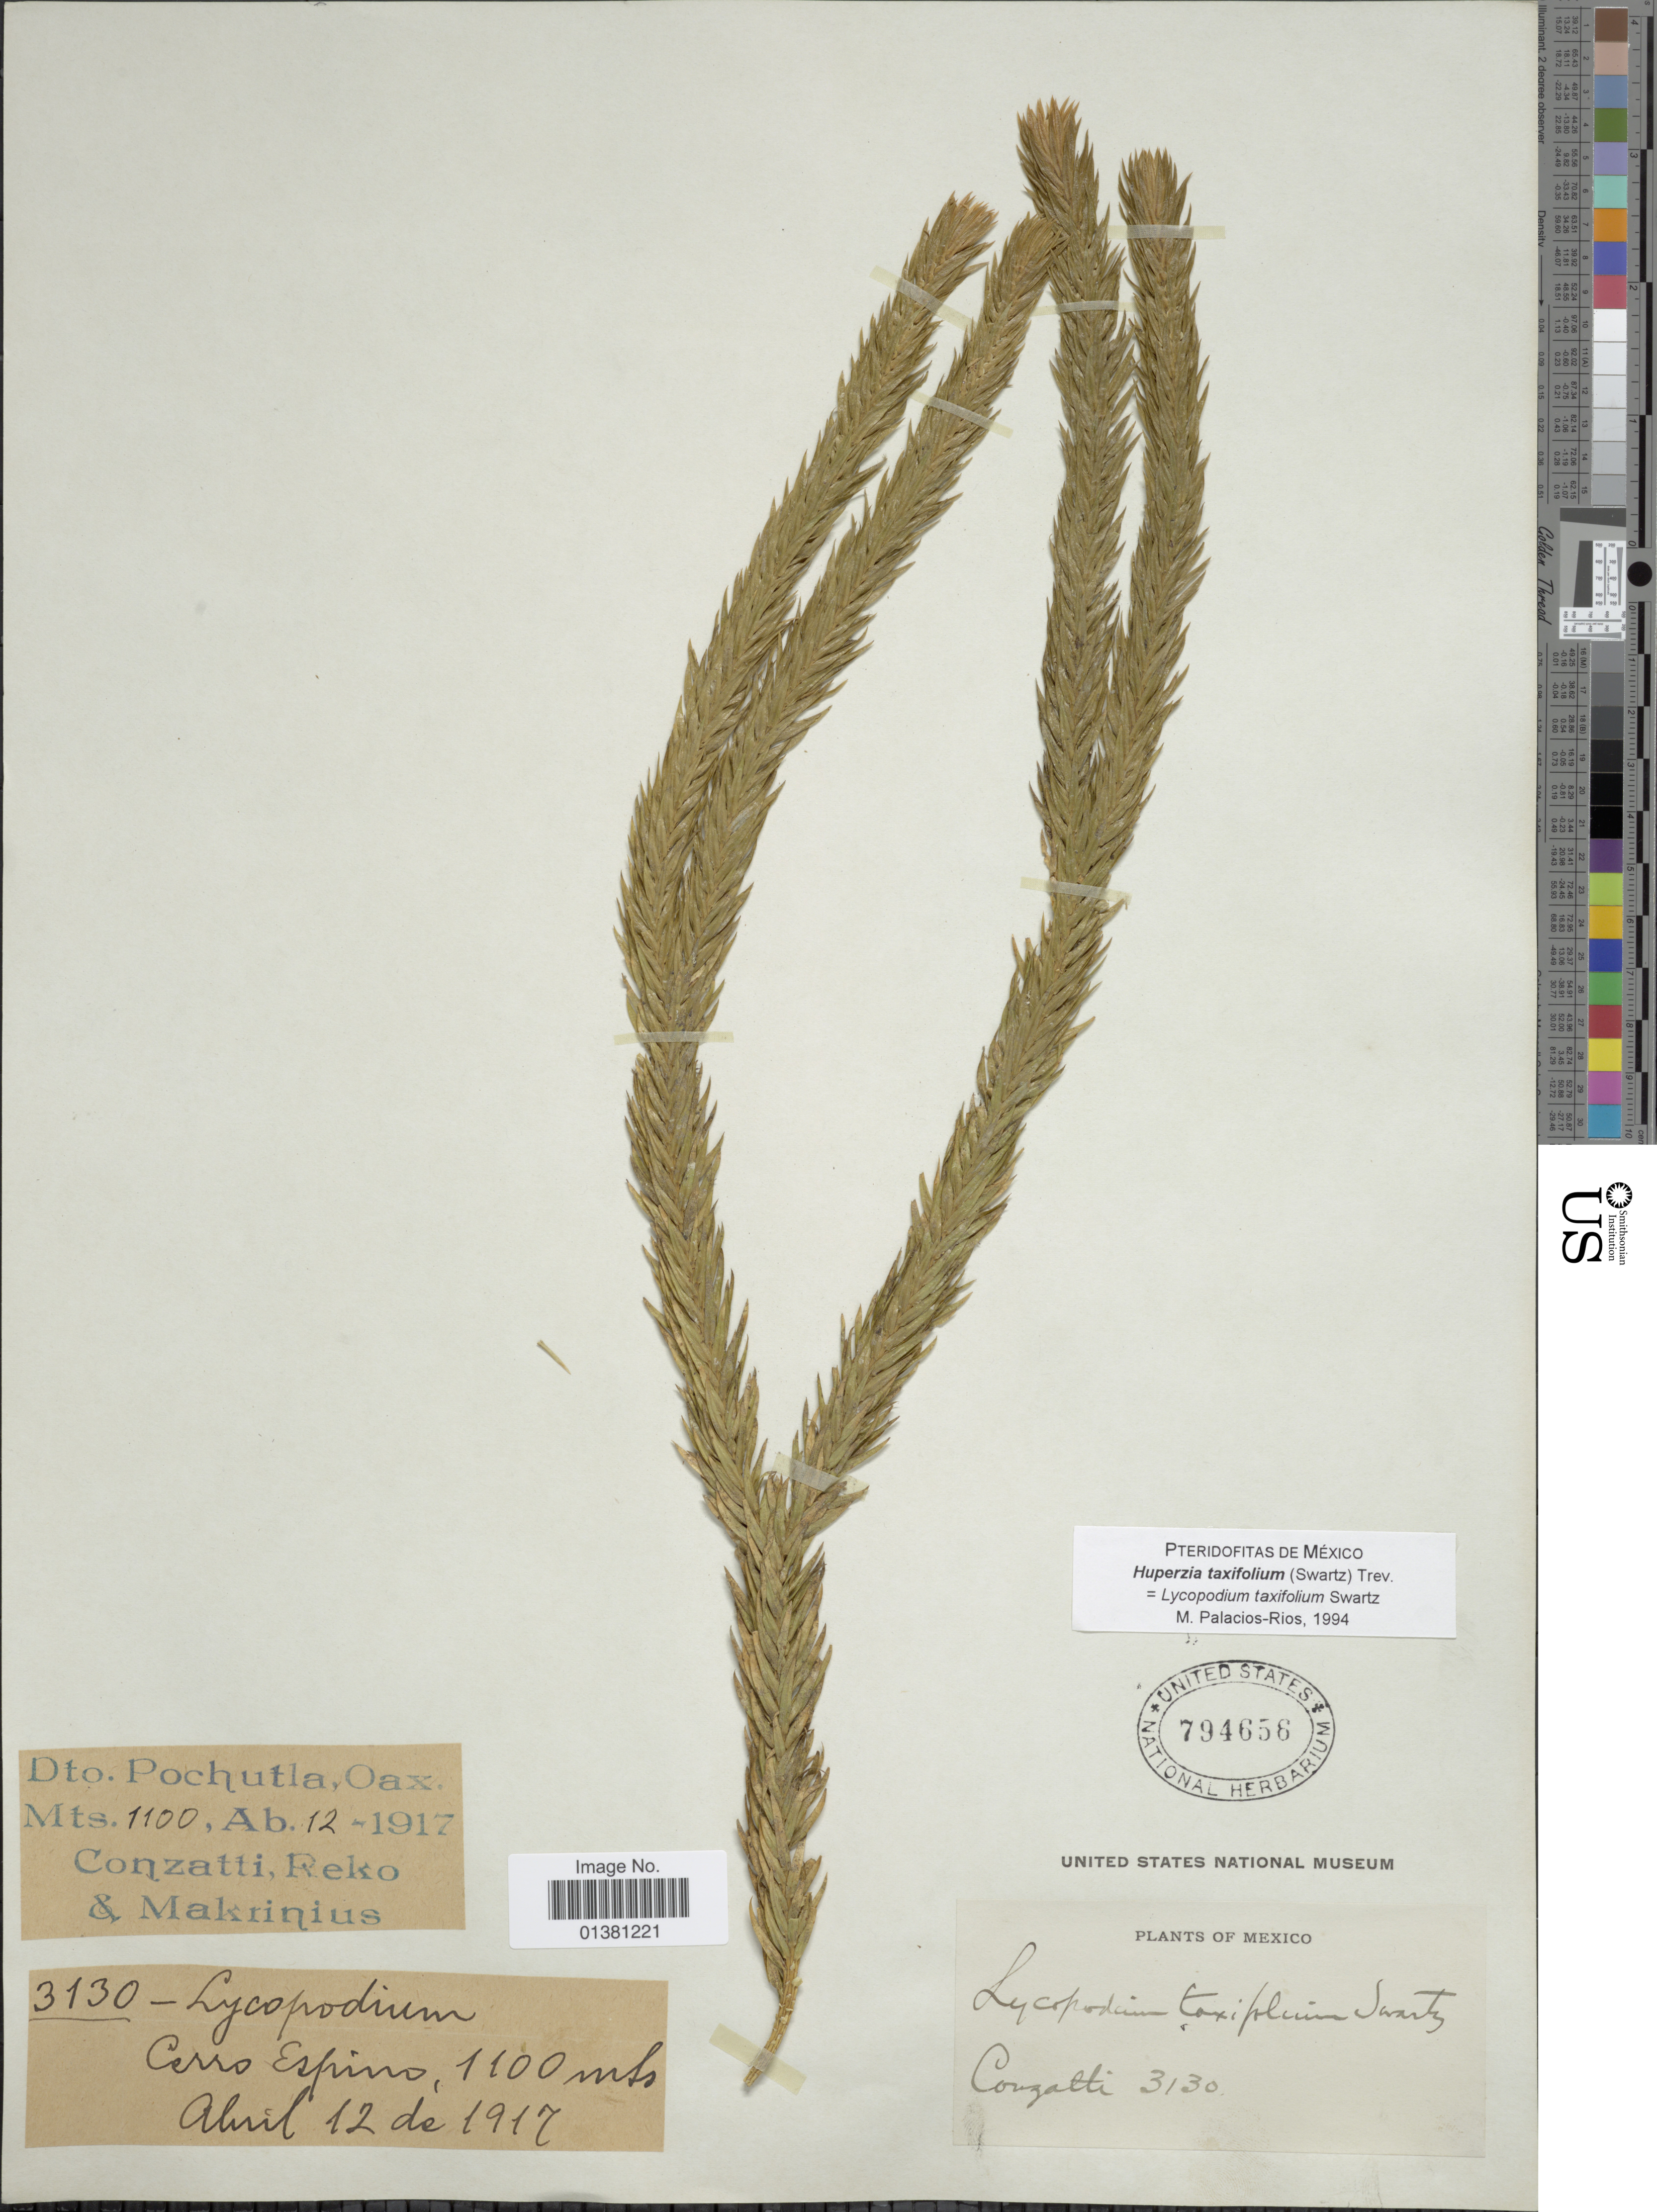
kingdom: Plantae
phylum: Tracheophyta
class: Lycopodiopsida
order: Lycopodiales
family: Lycopodiaceae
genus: Phlegmariurus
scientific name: Phlegmariurus taxifolius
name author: (Sw.) Á. Löve & D. Löve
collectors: R. Conzatti & Makrinius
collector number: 3130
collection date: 1917-04-12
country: Mexico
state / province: Oaxaca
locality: Cerro Espino Dto. Pochutla.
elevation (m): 1100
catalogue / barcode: US 794656